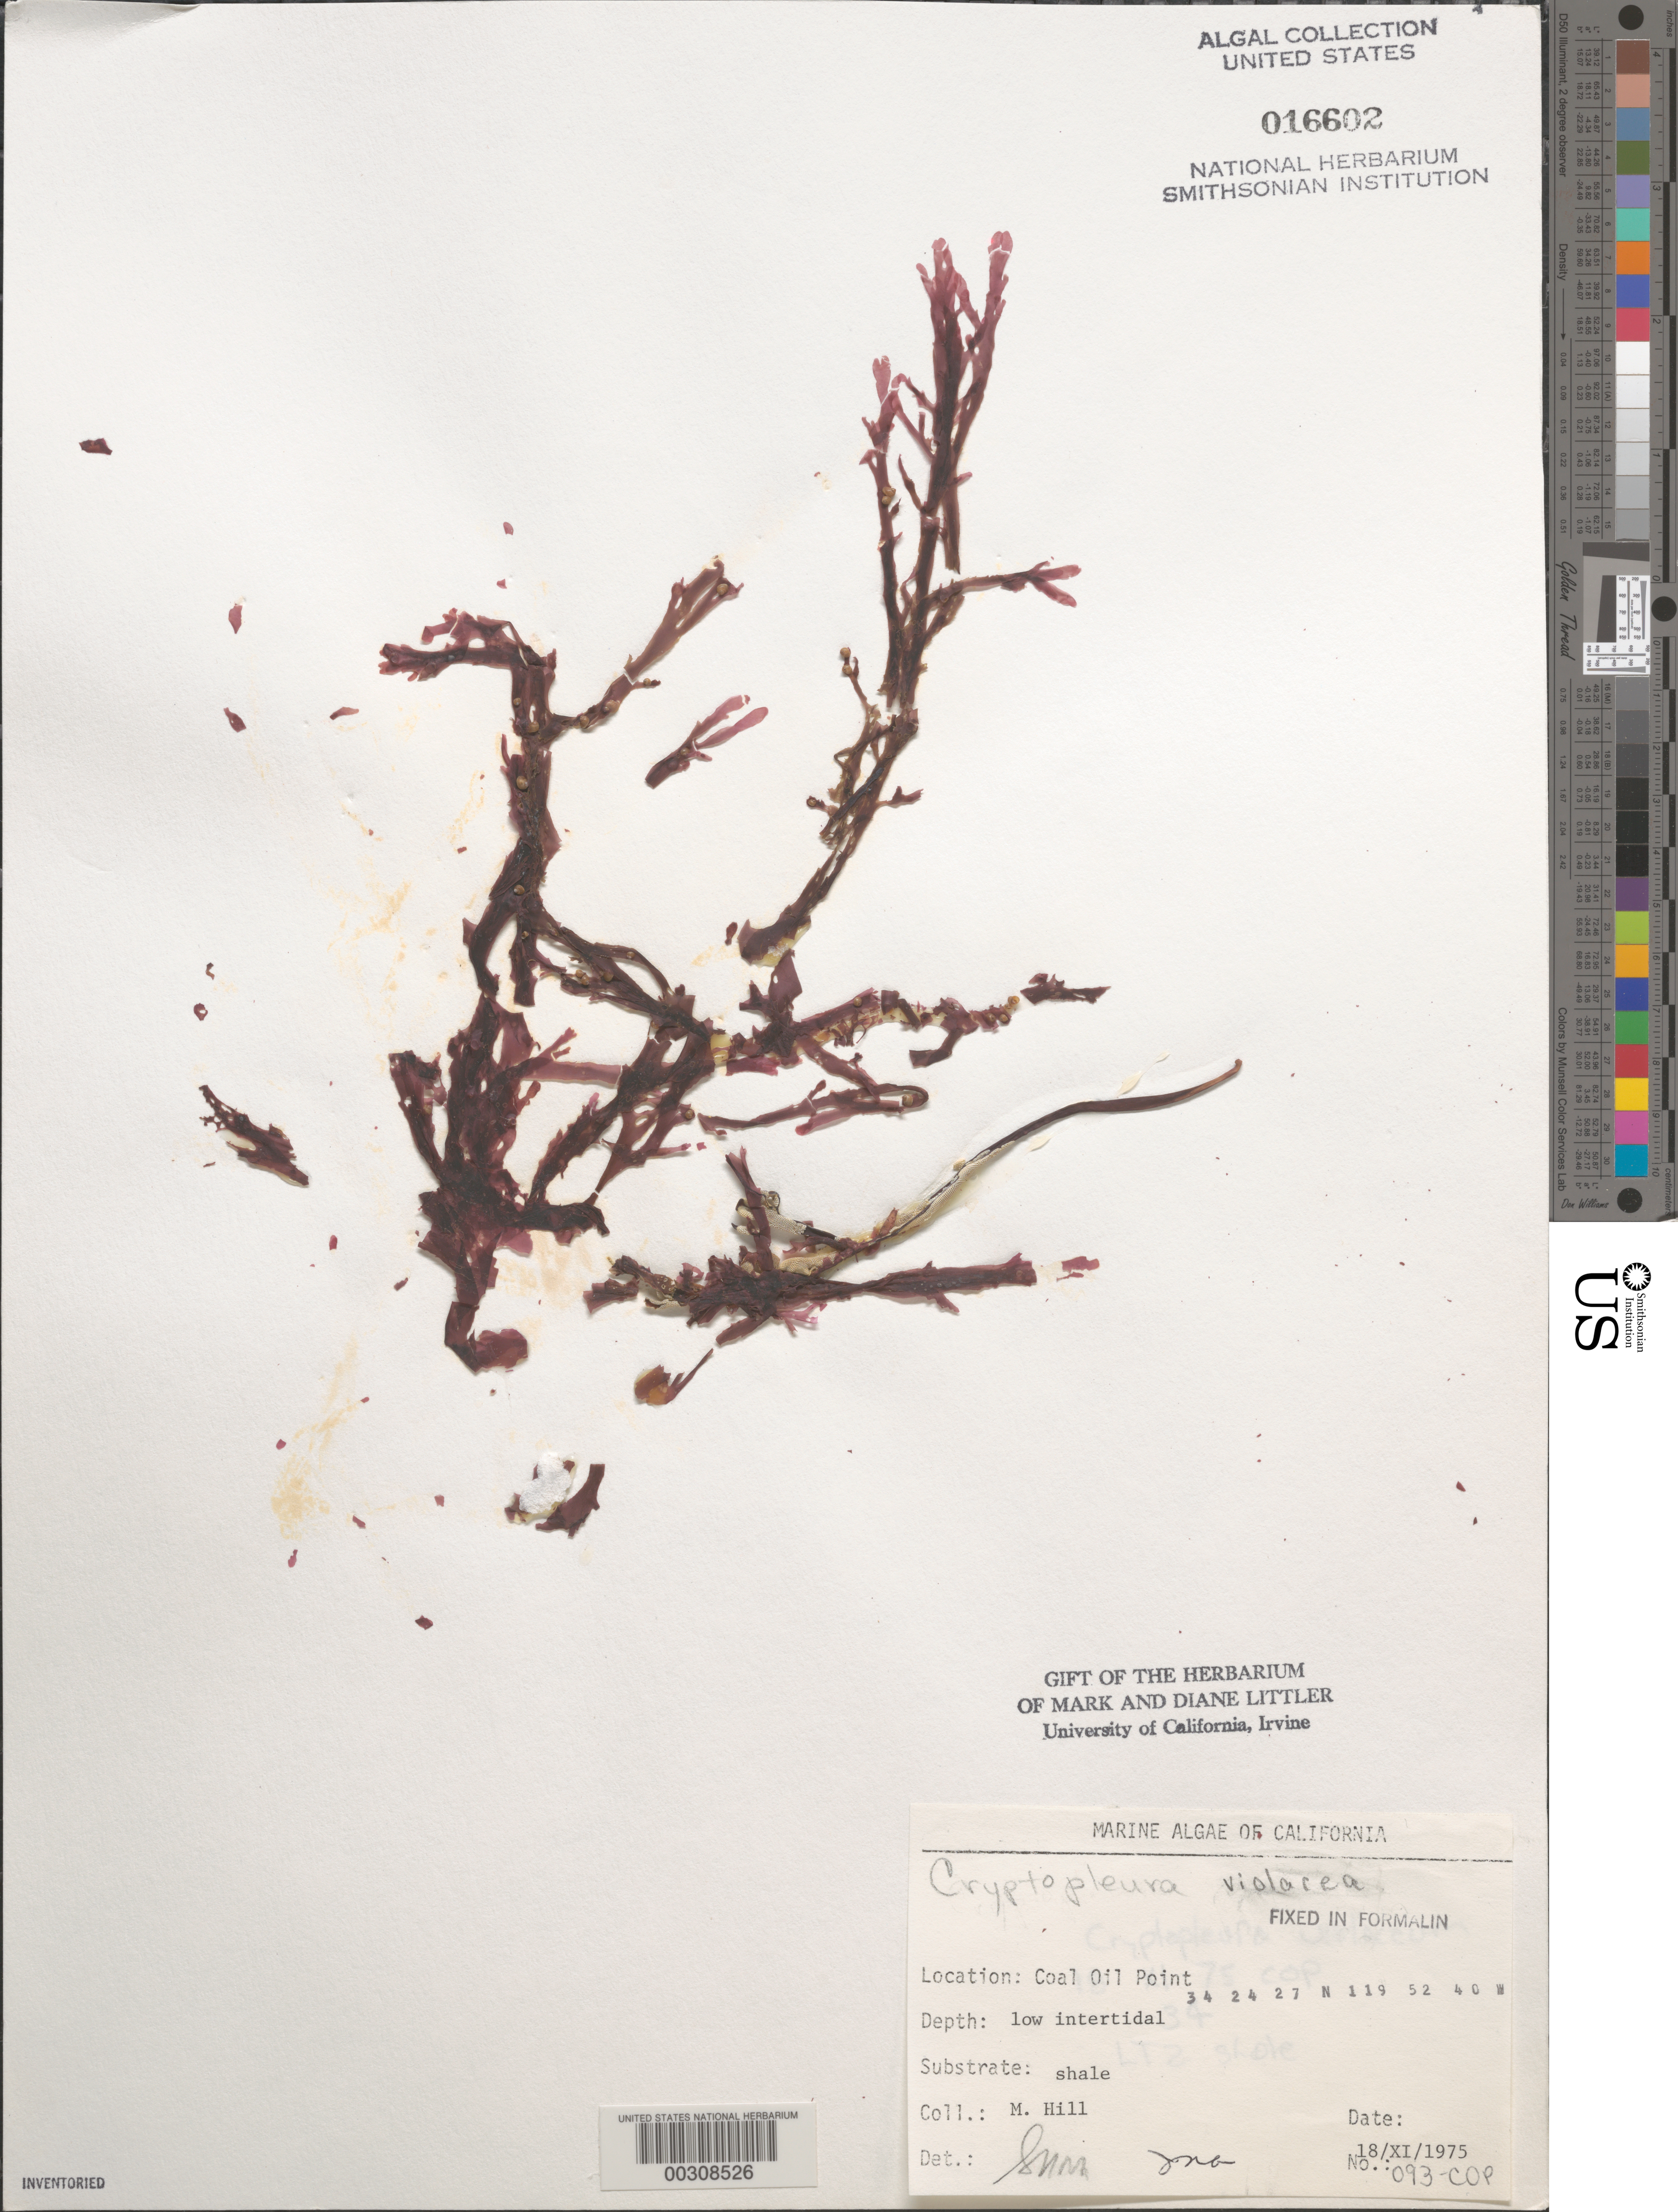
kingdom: Plantae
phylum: Rhodophyta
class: Florideophyceae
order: Ceramiales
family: Delesseriaceae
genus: Cryptopleura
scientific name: Cryptopleura violacea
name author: (J. Ag.) Kylin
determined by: Murray, S. N.; Abbott, I. A.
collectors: M. Hill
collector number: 093-cop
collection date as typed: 18 Nov 1975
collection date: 1975-11-18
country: United States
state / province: California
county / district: Santa Barbara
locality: Coal Oil Point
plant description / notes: BLM-SOCALBIGHT Rocky Intertidal Survey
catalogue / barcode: US 16602